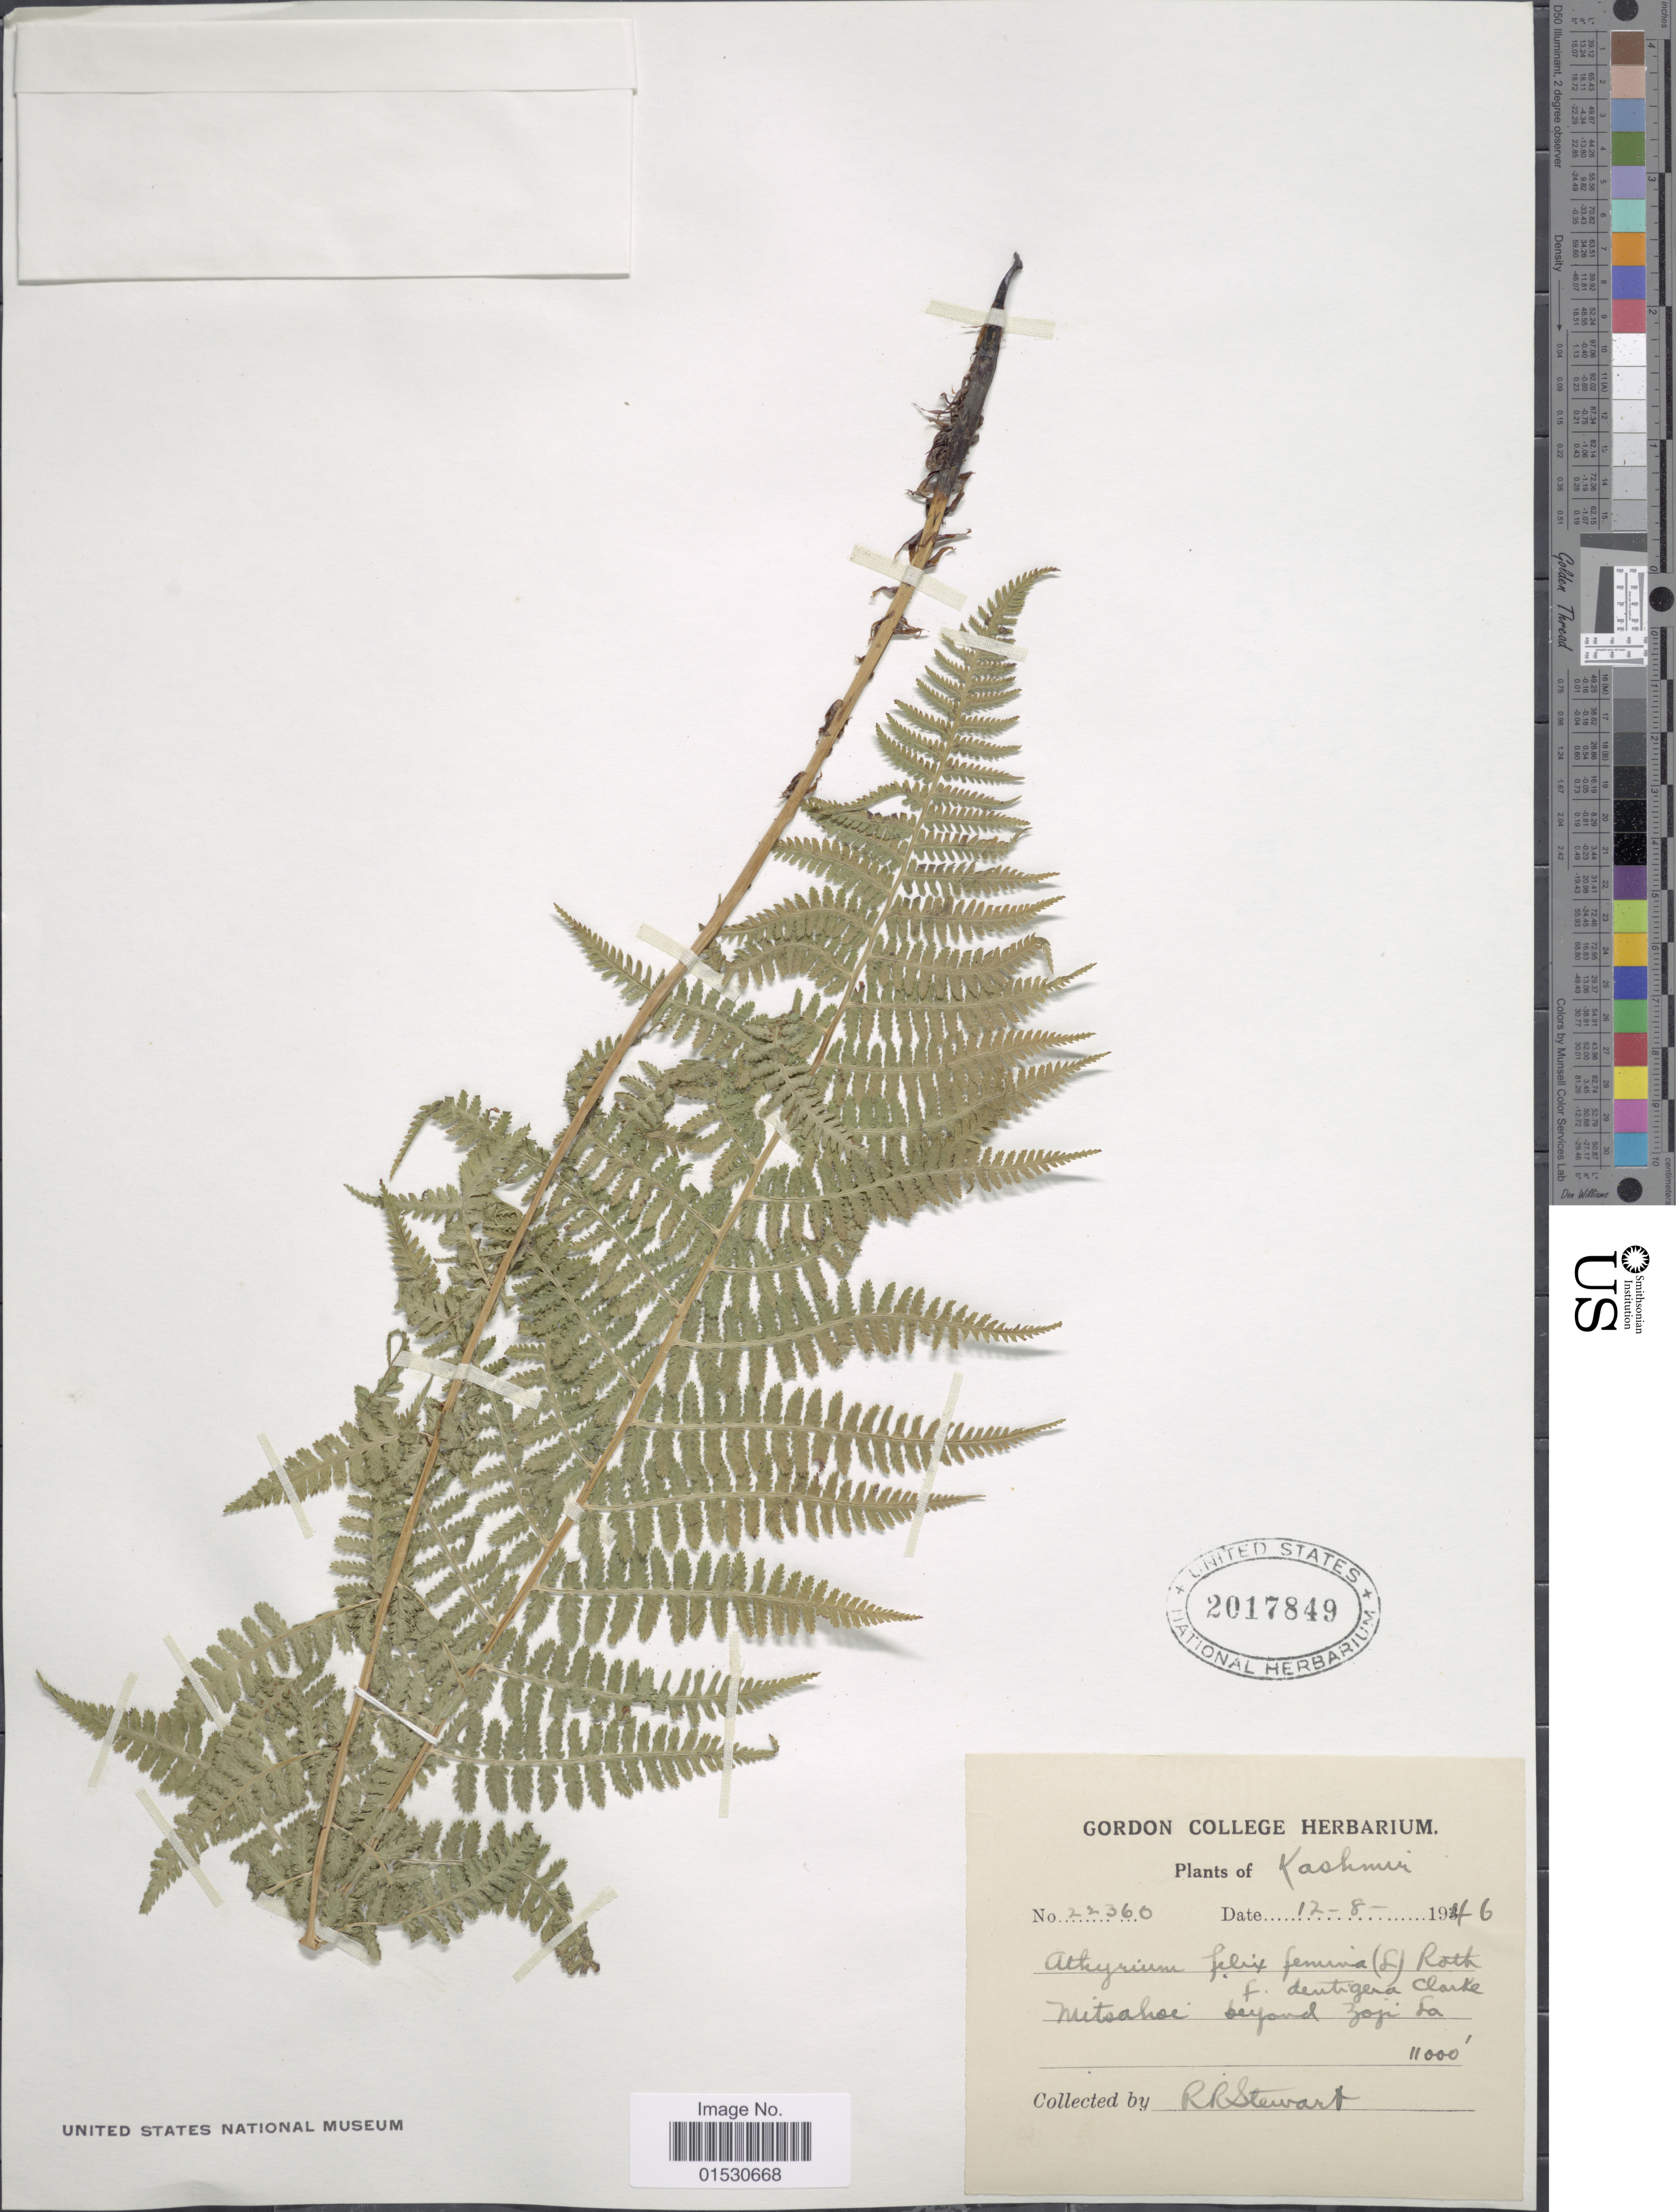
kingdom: Plantae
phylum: Tracheophyta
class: Polypodiopsida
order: Polypodiales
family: Athyriaceae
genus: Athyrium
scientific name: Athyrium filix-femina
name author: (L.) Roth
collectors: R. R. Stewart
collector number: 22360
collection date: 1946-08-12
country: India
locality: Kashmir, Mitsahoi beyond Zoji La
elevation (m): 3353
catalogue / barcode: US 2017849